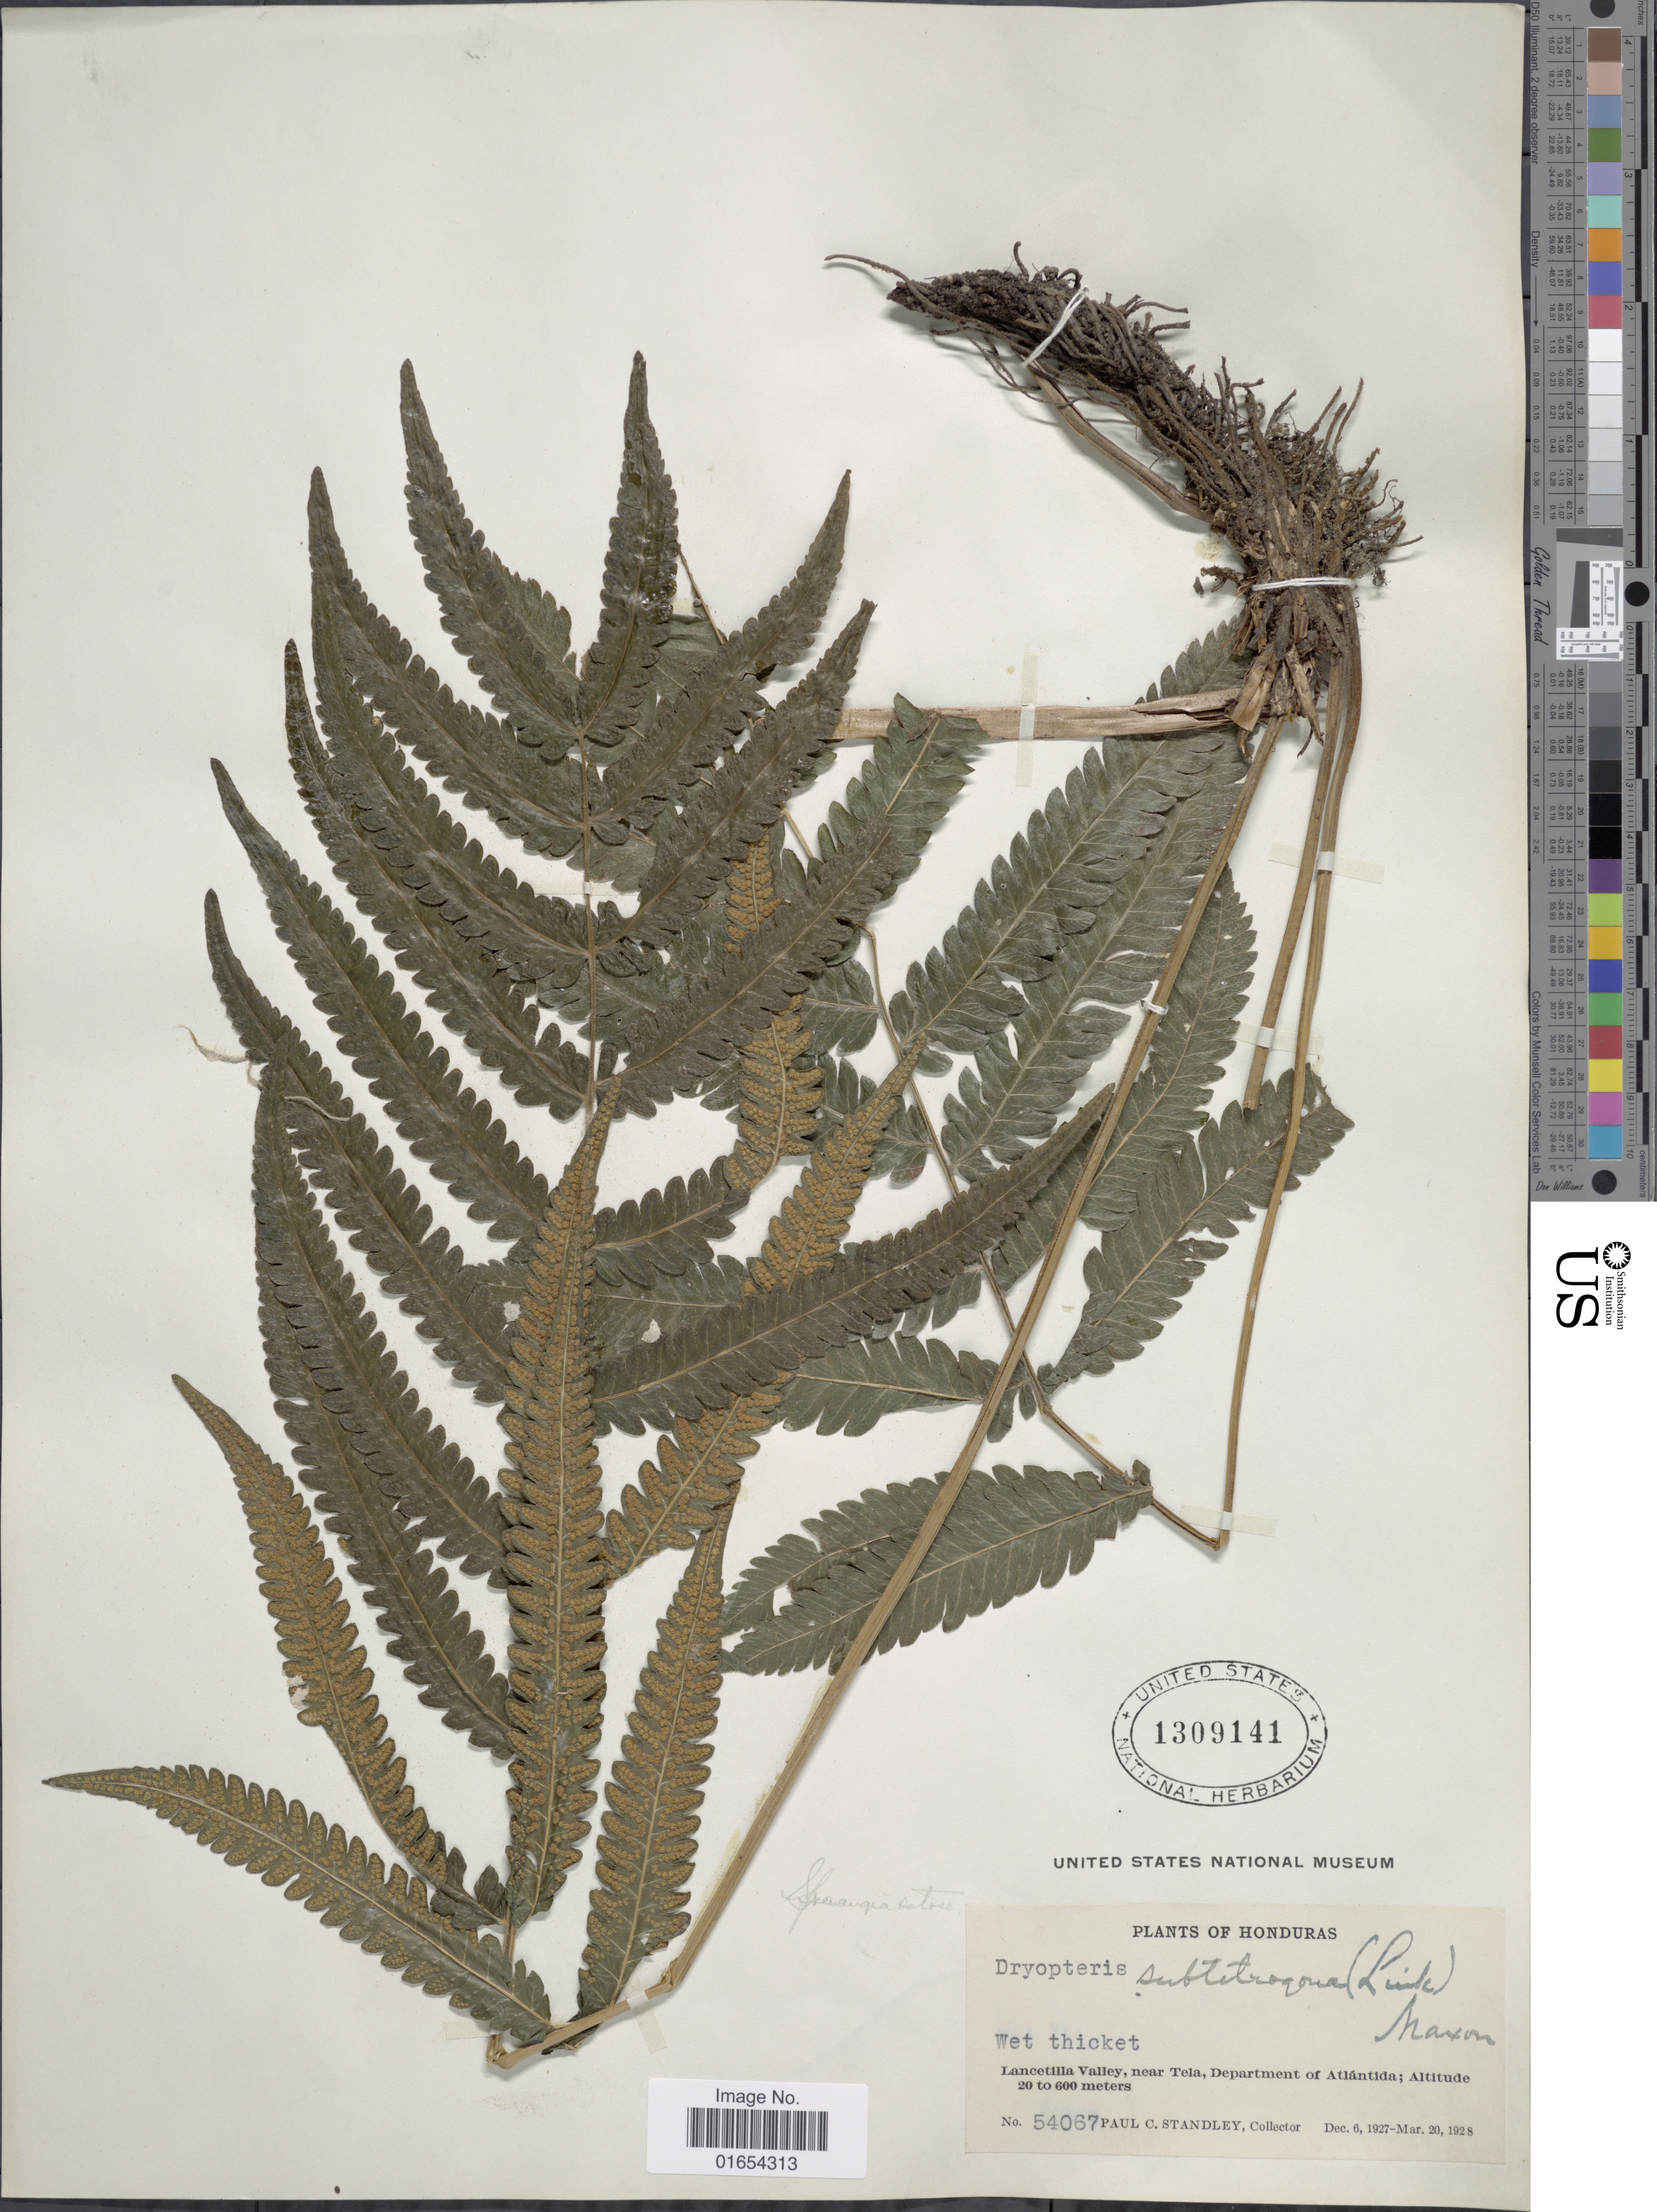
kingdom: Plantae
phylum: Tracheophyta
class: Polypodiopsida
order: Polypodiales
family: Thelypteridaceae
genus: Goniopteris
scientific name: Goniopteris tetragona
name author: (C. Presl) Sw.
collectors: P. C. Standley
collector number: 54067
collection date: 1927-12-06/1928-03-20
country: Honduras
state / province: Atlántida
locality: Wet thicket, Lancetilla Valley, near Tela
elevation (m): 20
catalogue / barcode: US 1309141